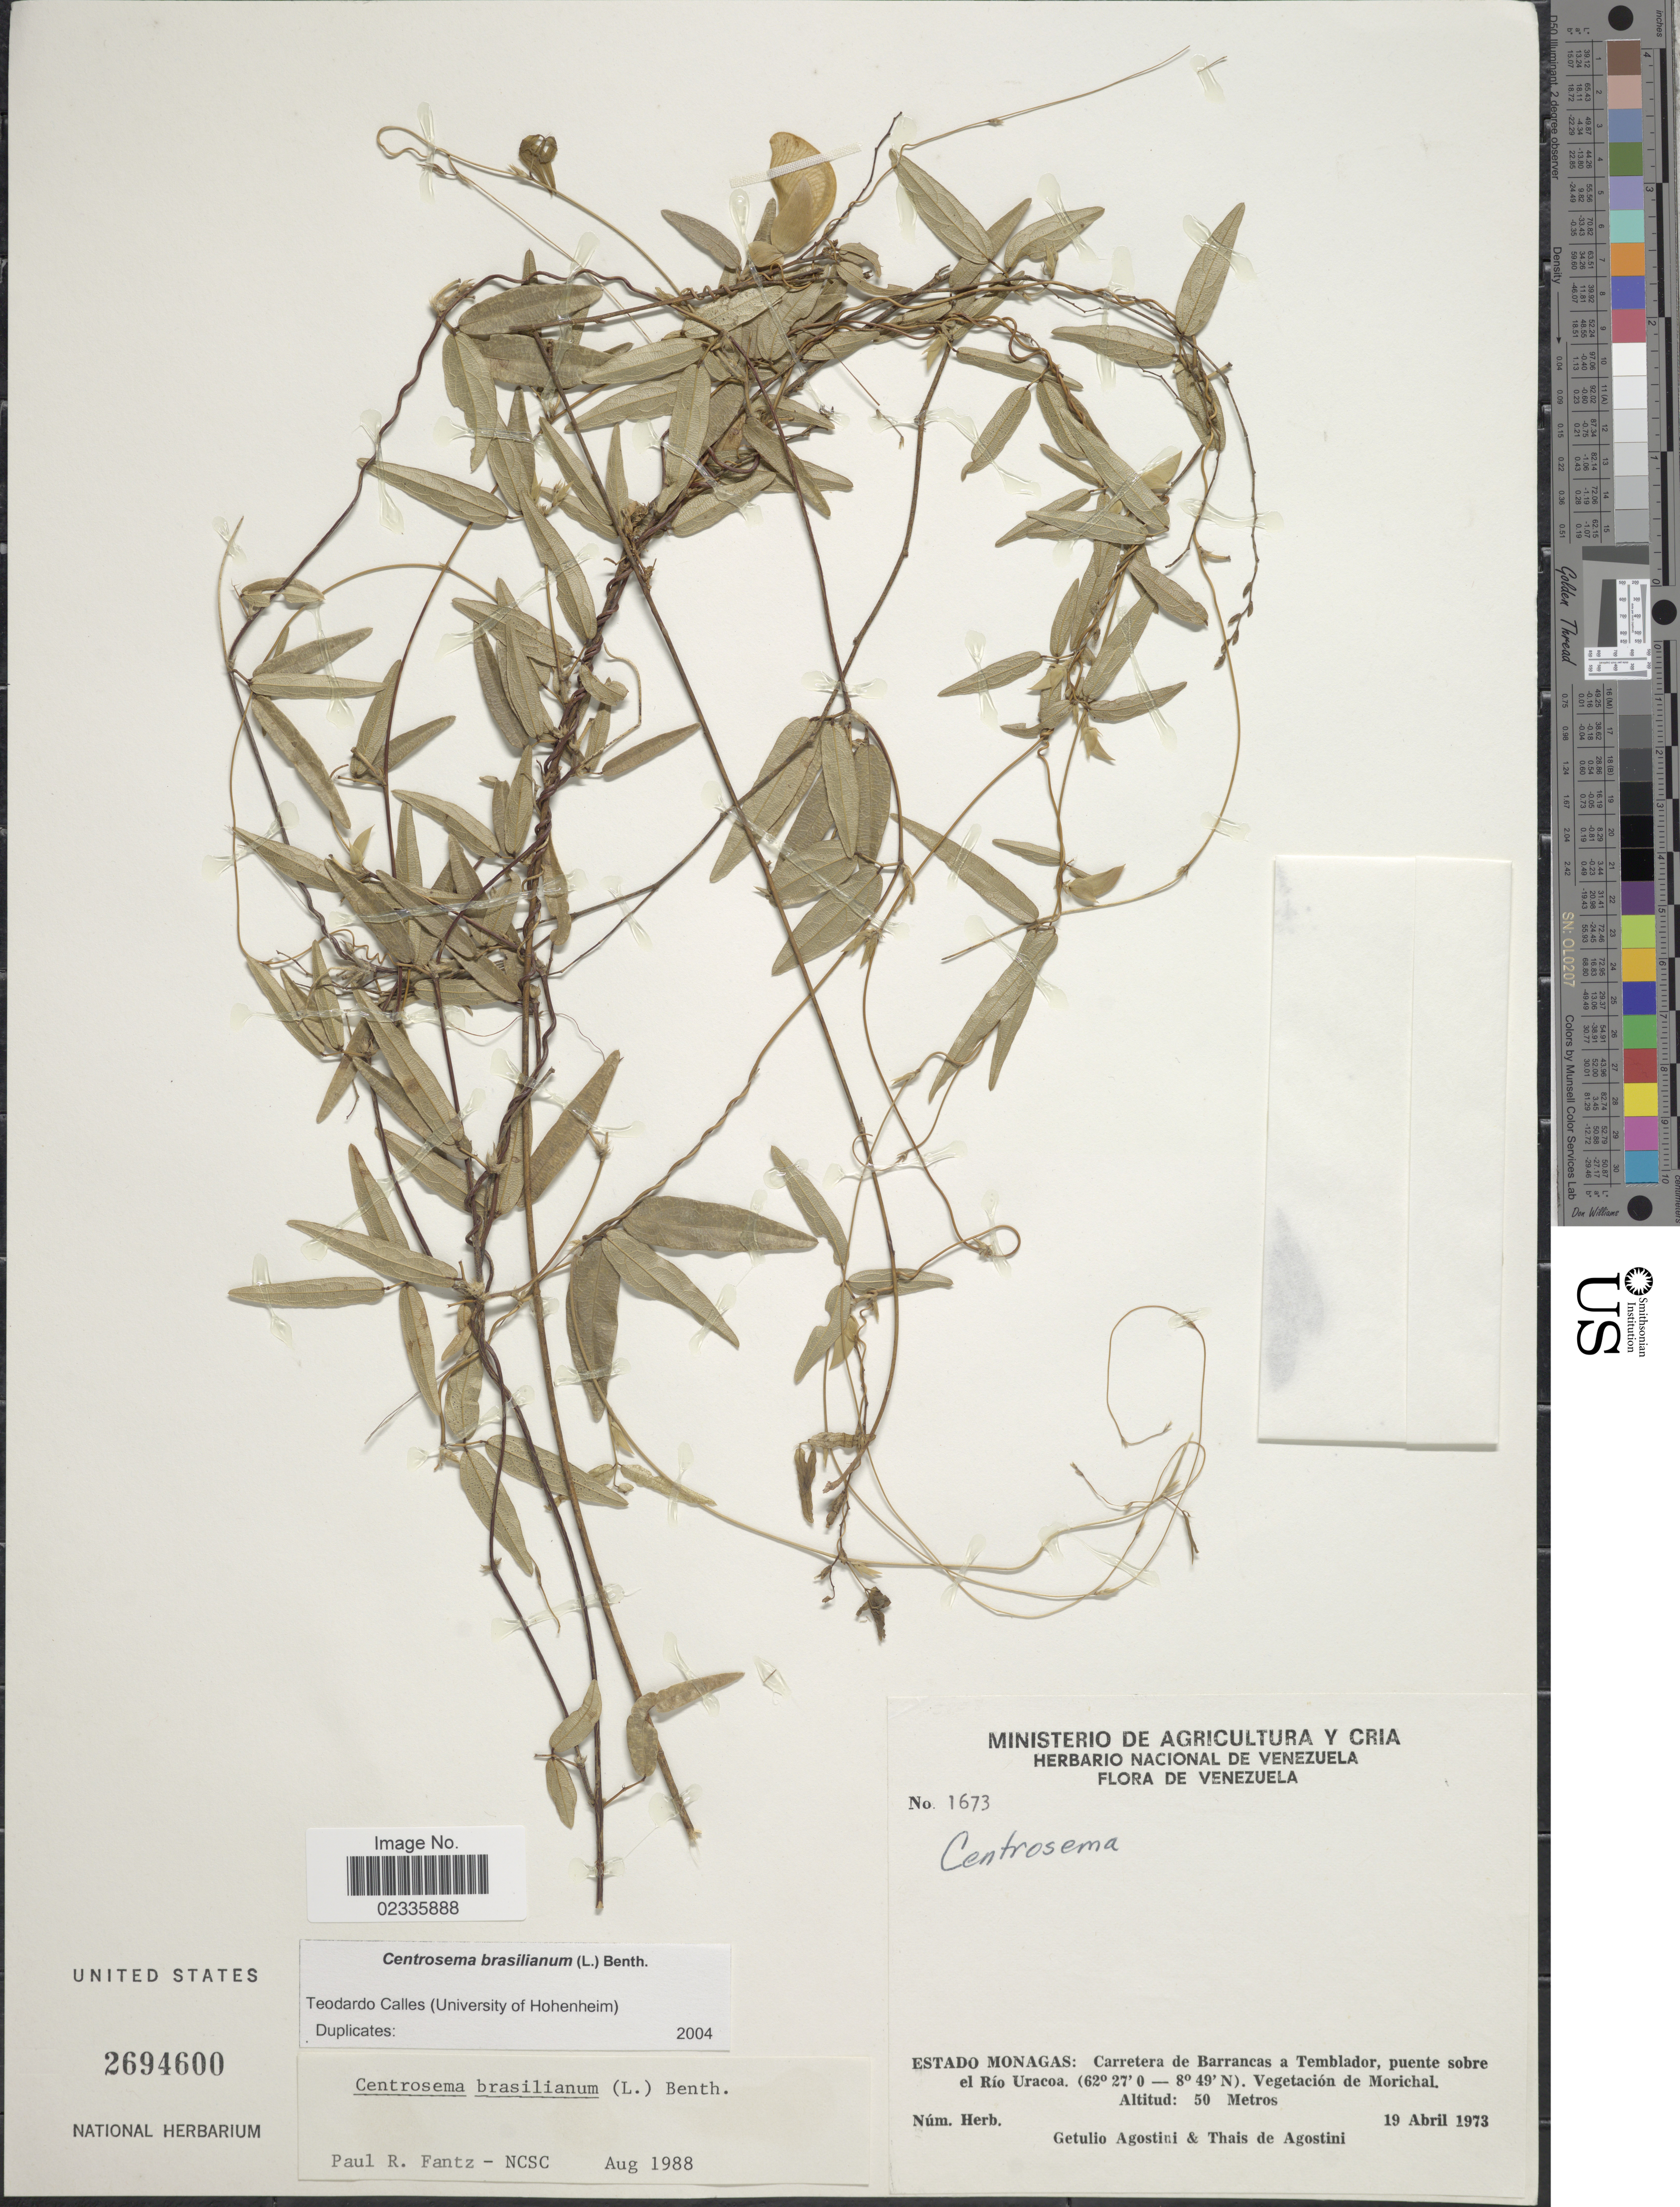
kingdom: Plantae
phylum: Tracheophyta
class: Magnoliopsida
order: Fabales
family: Fabaceae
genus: Centrosema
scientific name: Centrosema brasilianum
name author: (L.) Benth.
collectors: G. Agostini & T. Agostini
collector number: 1673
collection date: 1973-04-19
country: Venezuela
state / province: Monagas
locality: Carretera de Barrancas a Temblador, puente sobre el Río Uracoa. Vegetación de Morichal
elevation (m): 50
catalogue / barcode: US 2694600